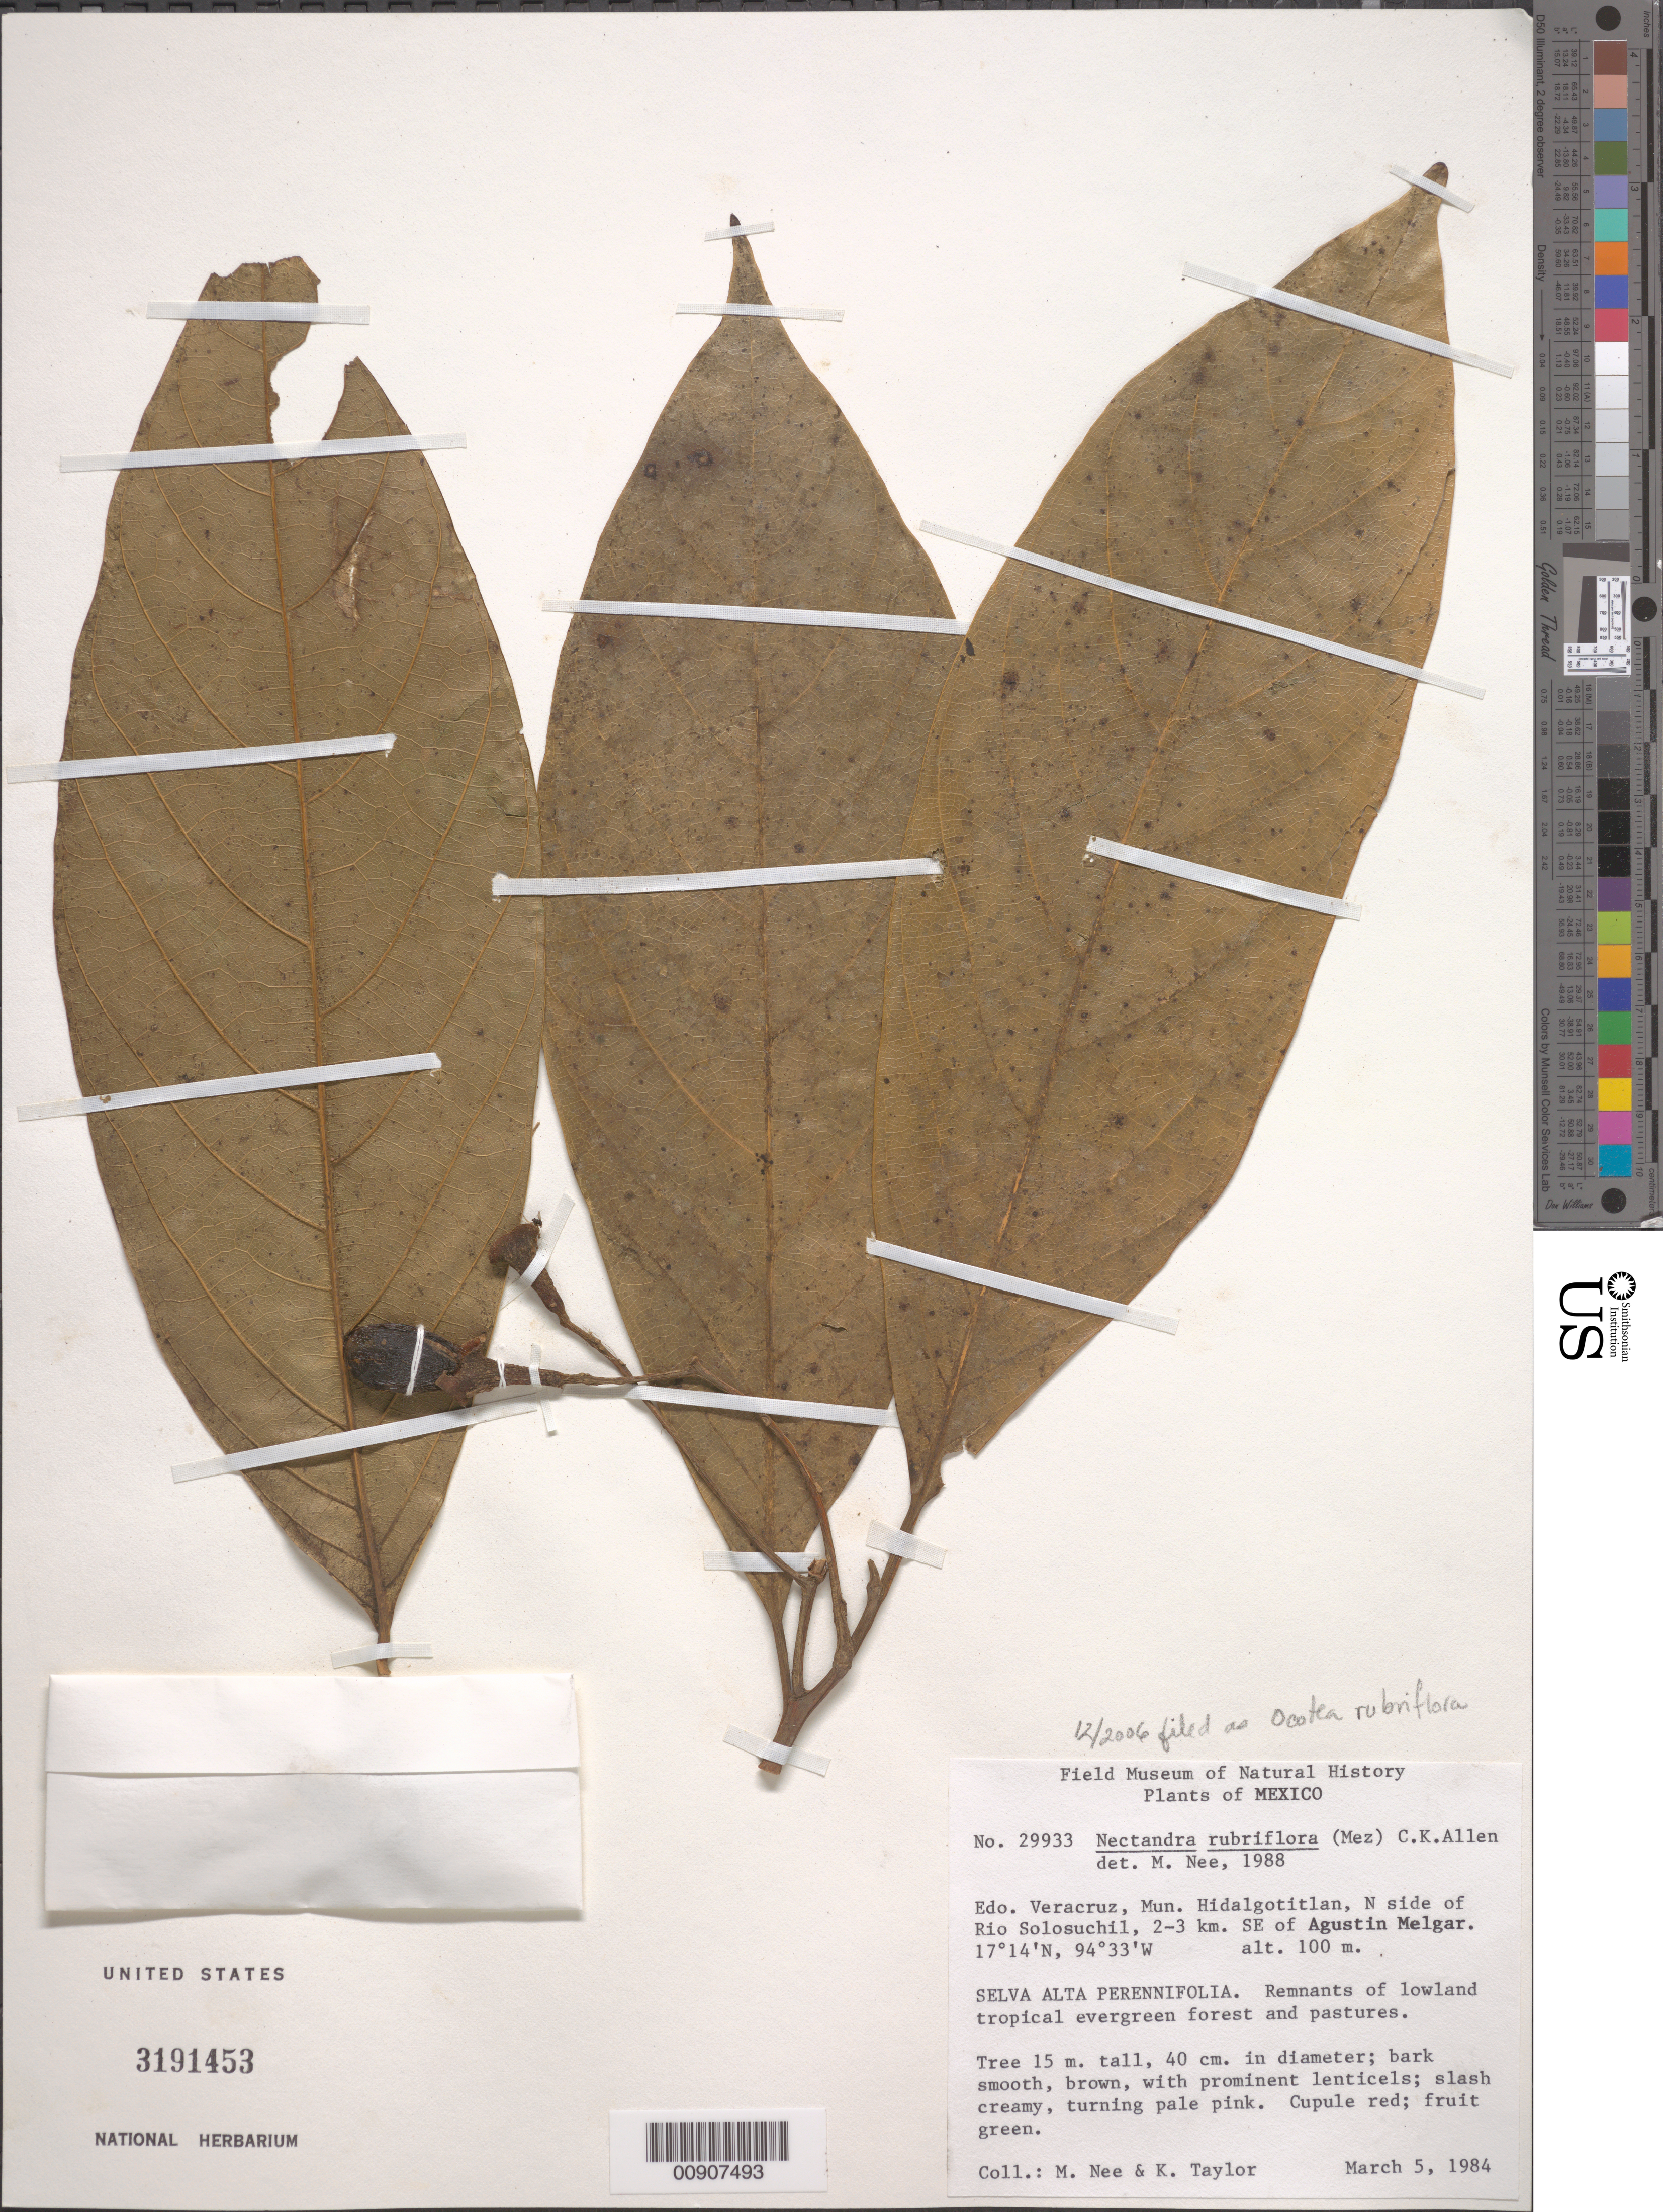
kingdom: Plantae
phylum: Tracheophyta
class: Magnoliopsida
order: Laurales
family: Lauraceae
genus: Ocotea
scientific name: Ocotea rubriflora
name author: Mez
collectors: M. Nee & K. Taylor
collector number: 29933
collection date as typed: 05 Mar 1984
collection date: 1984-03-05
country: Mexico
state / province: Veracruz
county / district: Hidalgotitlán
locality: Edo Veracruz, Mun. Hidalgotitlán, N side of Río Solosuchil, 2-3 km. SE of Agustín Melgar.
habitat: Selva alta perennifolia. Remnants of lowland tropical evergreen forest and pastures.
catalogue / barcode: US 3191453